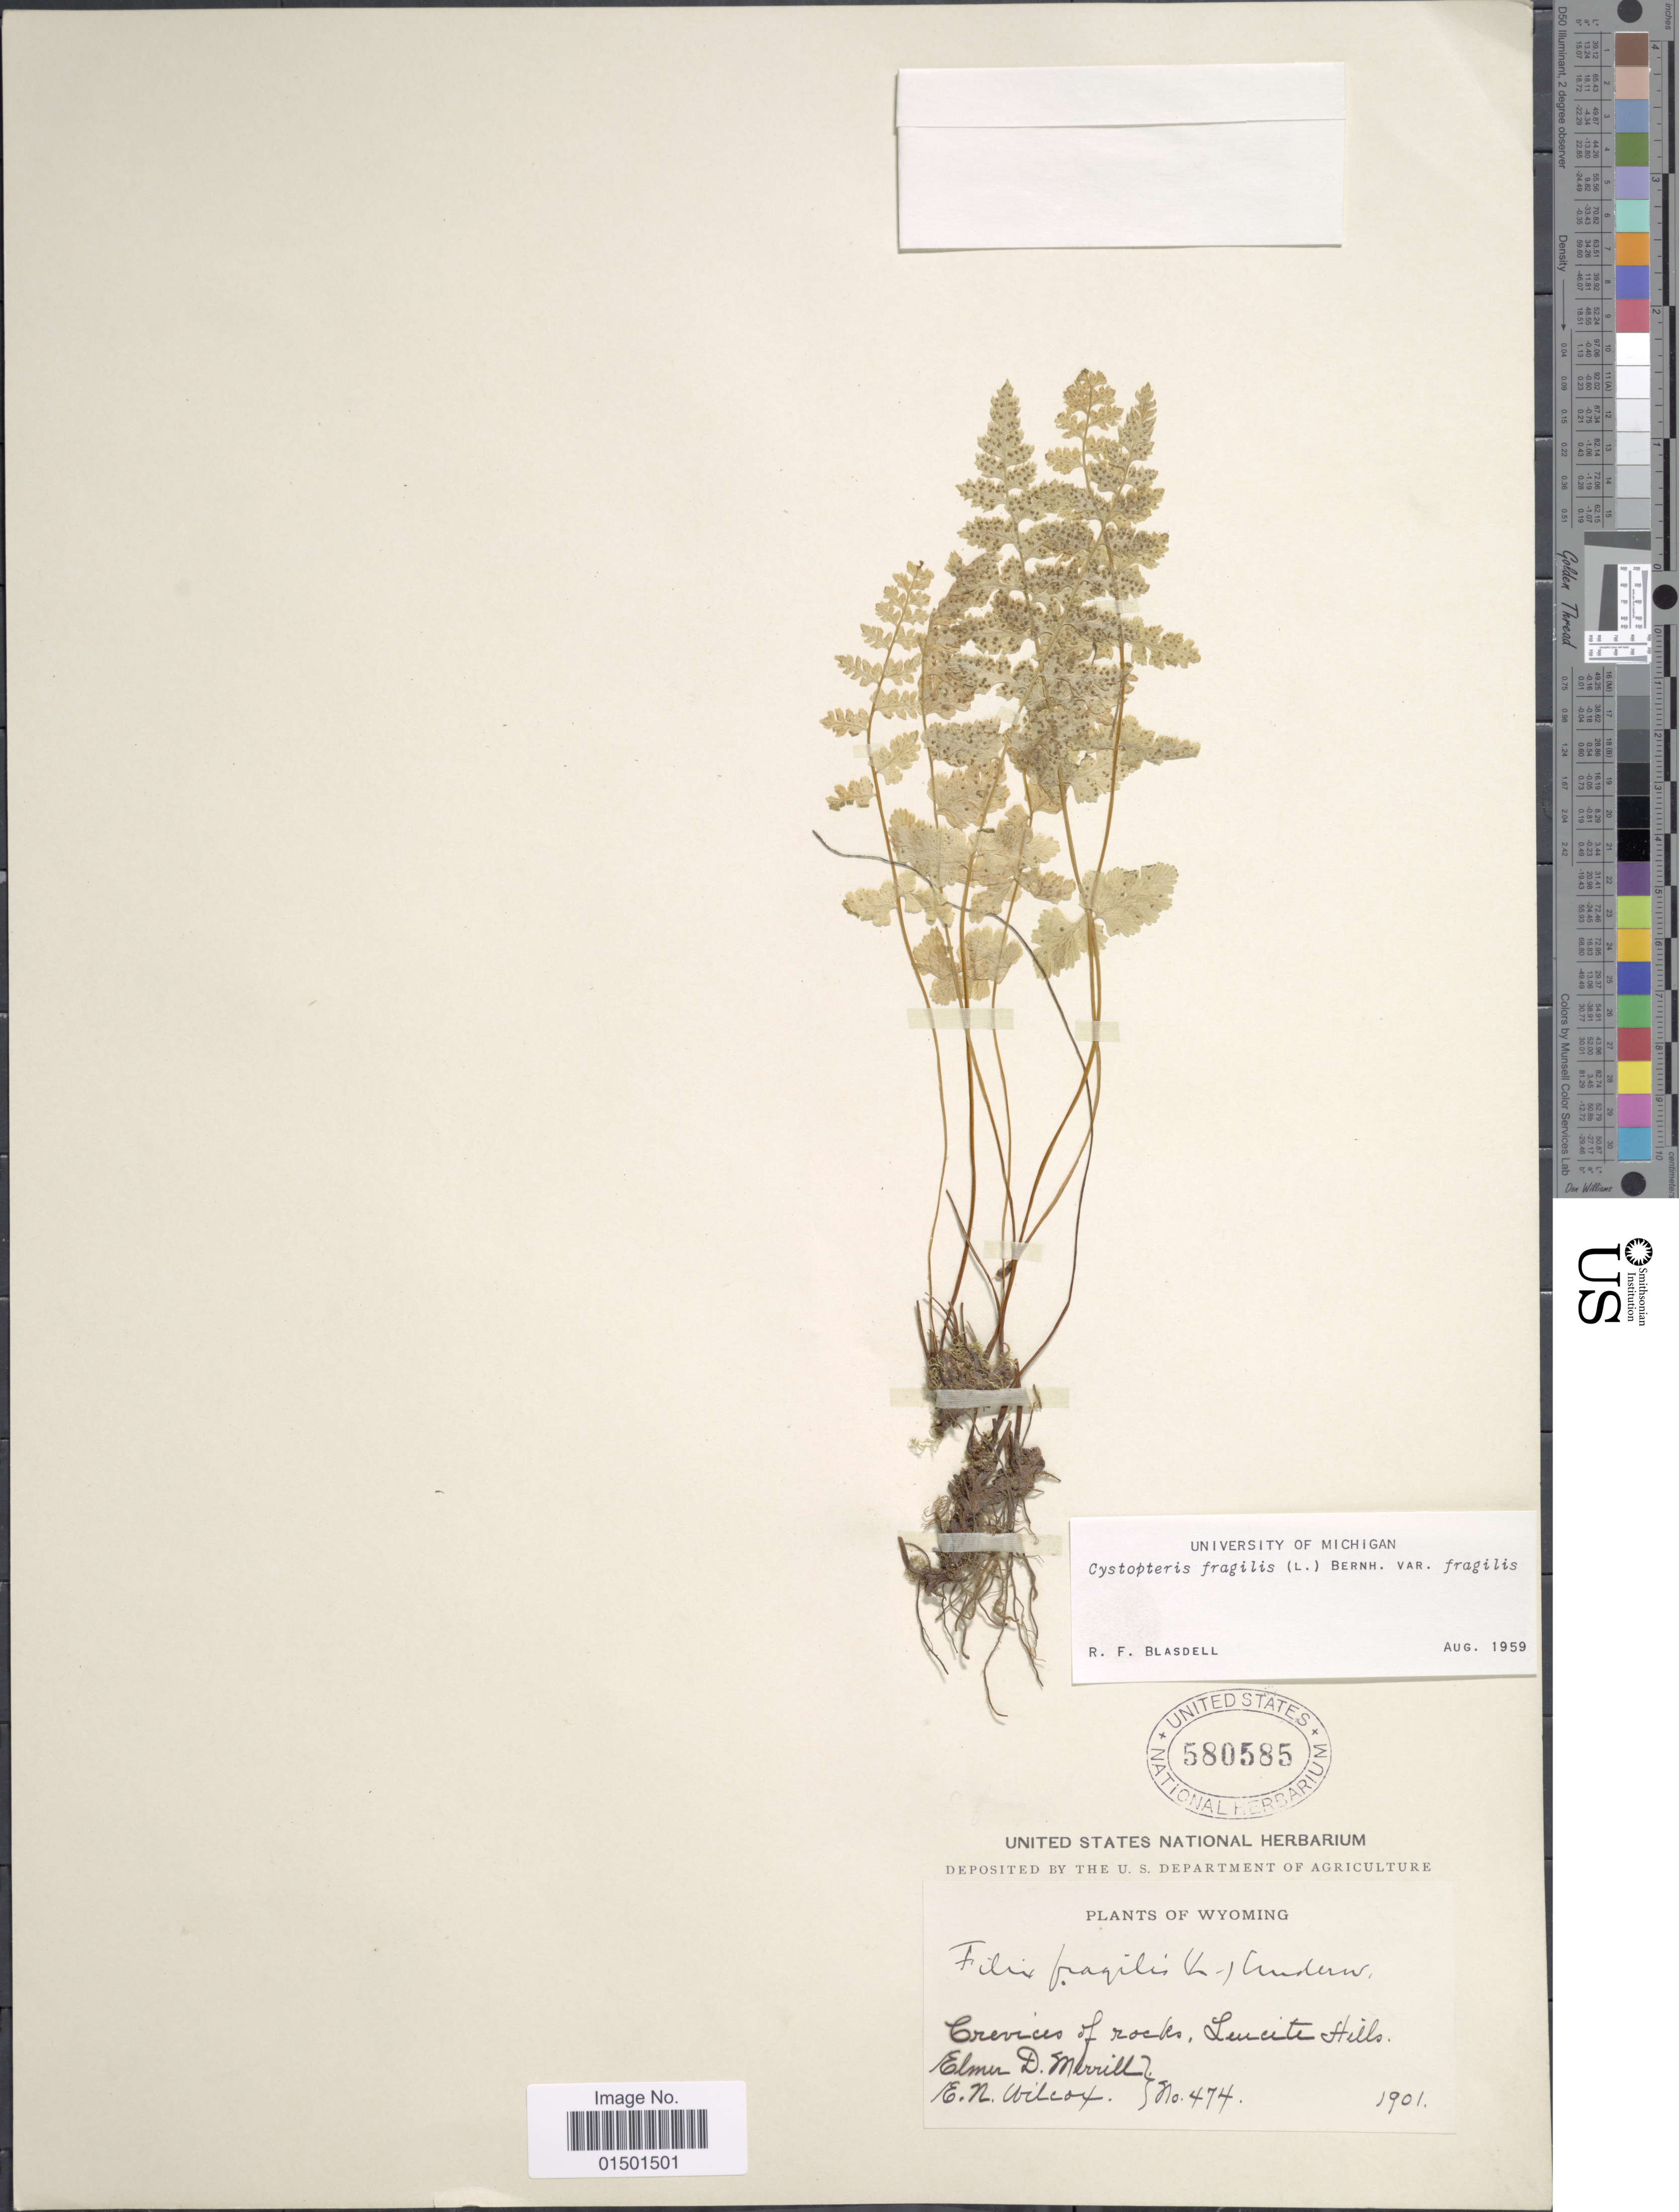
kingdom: Plantae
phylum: Tracheophyta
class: Polypodiopsida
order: Polypodiales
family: Cystopteridaceae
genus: Cystopteris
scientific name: Cystopteris fragilis var. fragilis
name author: (L.) Bernh.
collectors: E. D. Merrill & E. Wilcox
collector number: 474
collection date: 1901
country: United States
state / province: Wyoming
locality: Crevices of rocks, Leucite Hills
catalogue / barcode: US 580585